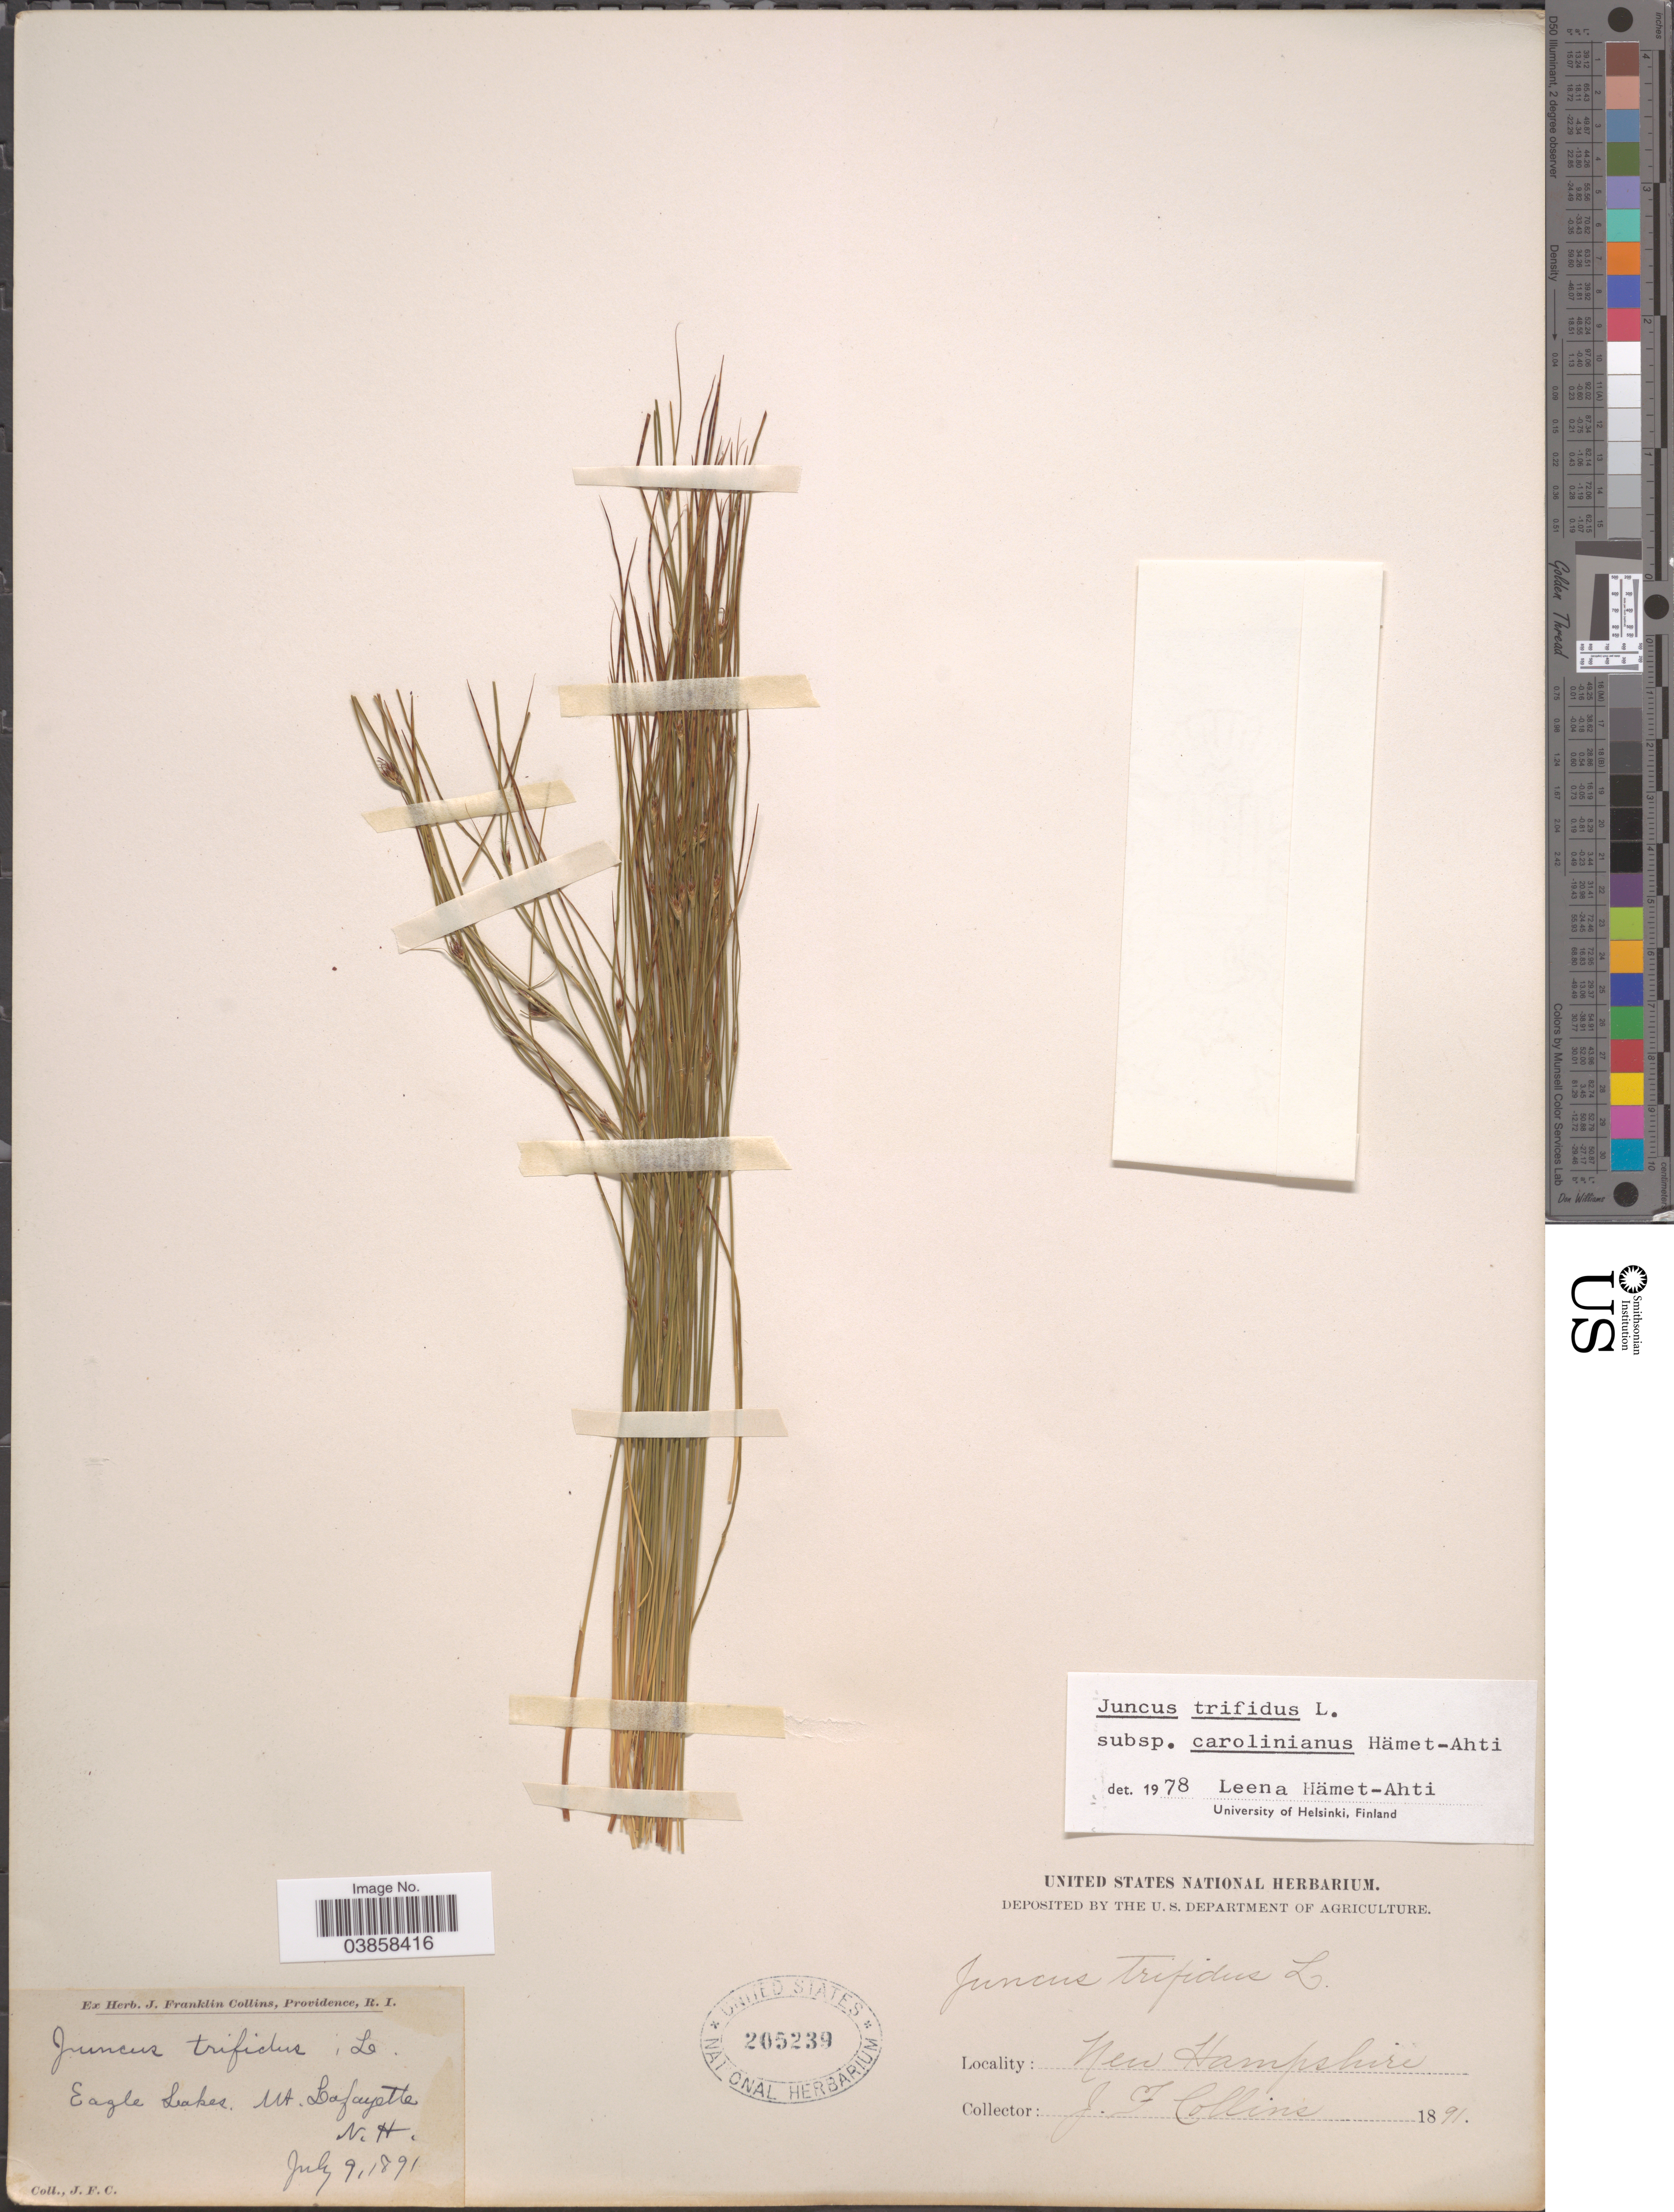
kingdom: Plantae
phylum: Tracheophyta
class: Liliopsida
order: Poales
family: Juncaceae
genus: Juncus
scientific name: Juncus trifidus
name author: L.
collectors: J. Collins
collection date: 1891-07-09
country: United States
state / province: New Hampshire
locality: Eagle Lakes, Mt. Lafayette.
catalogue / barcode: US 205239